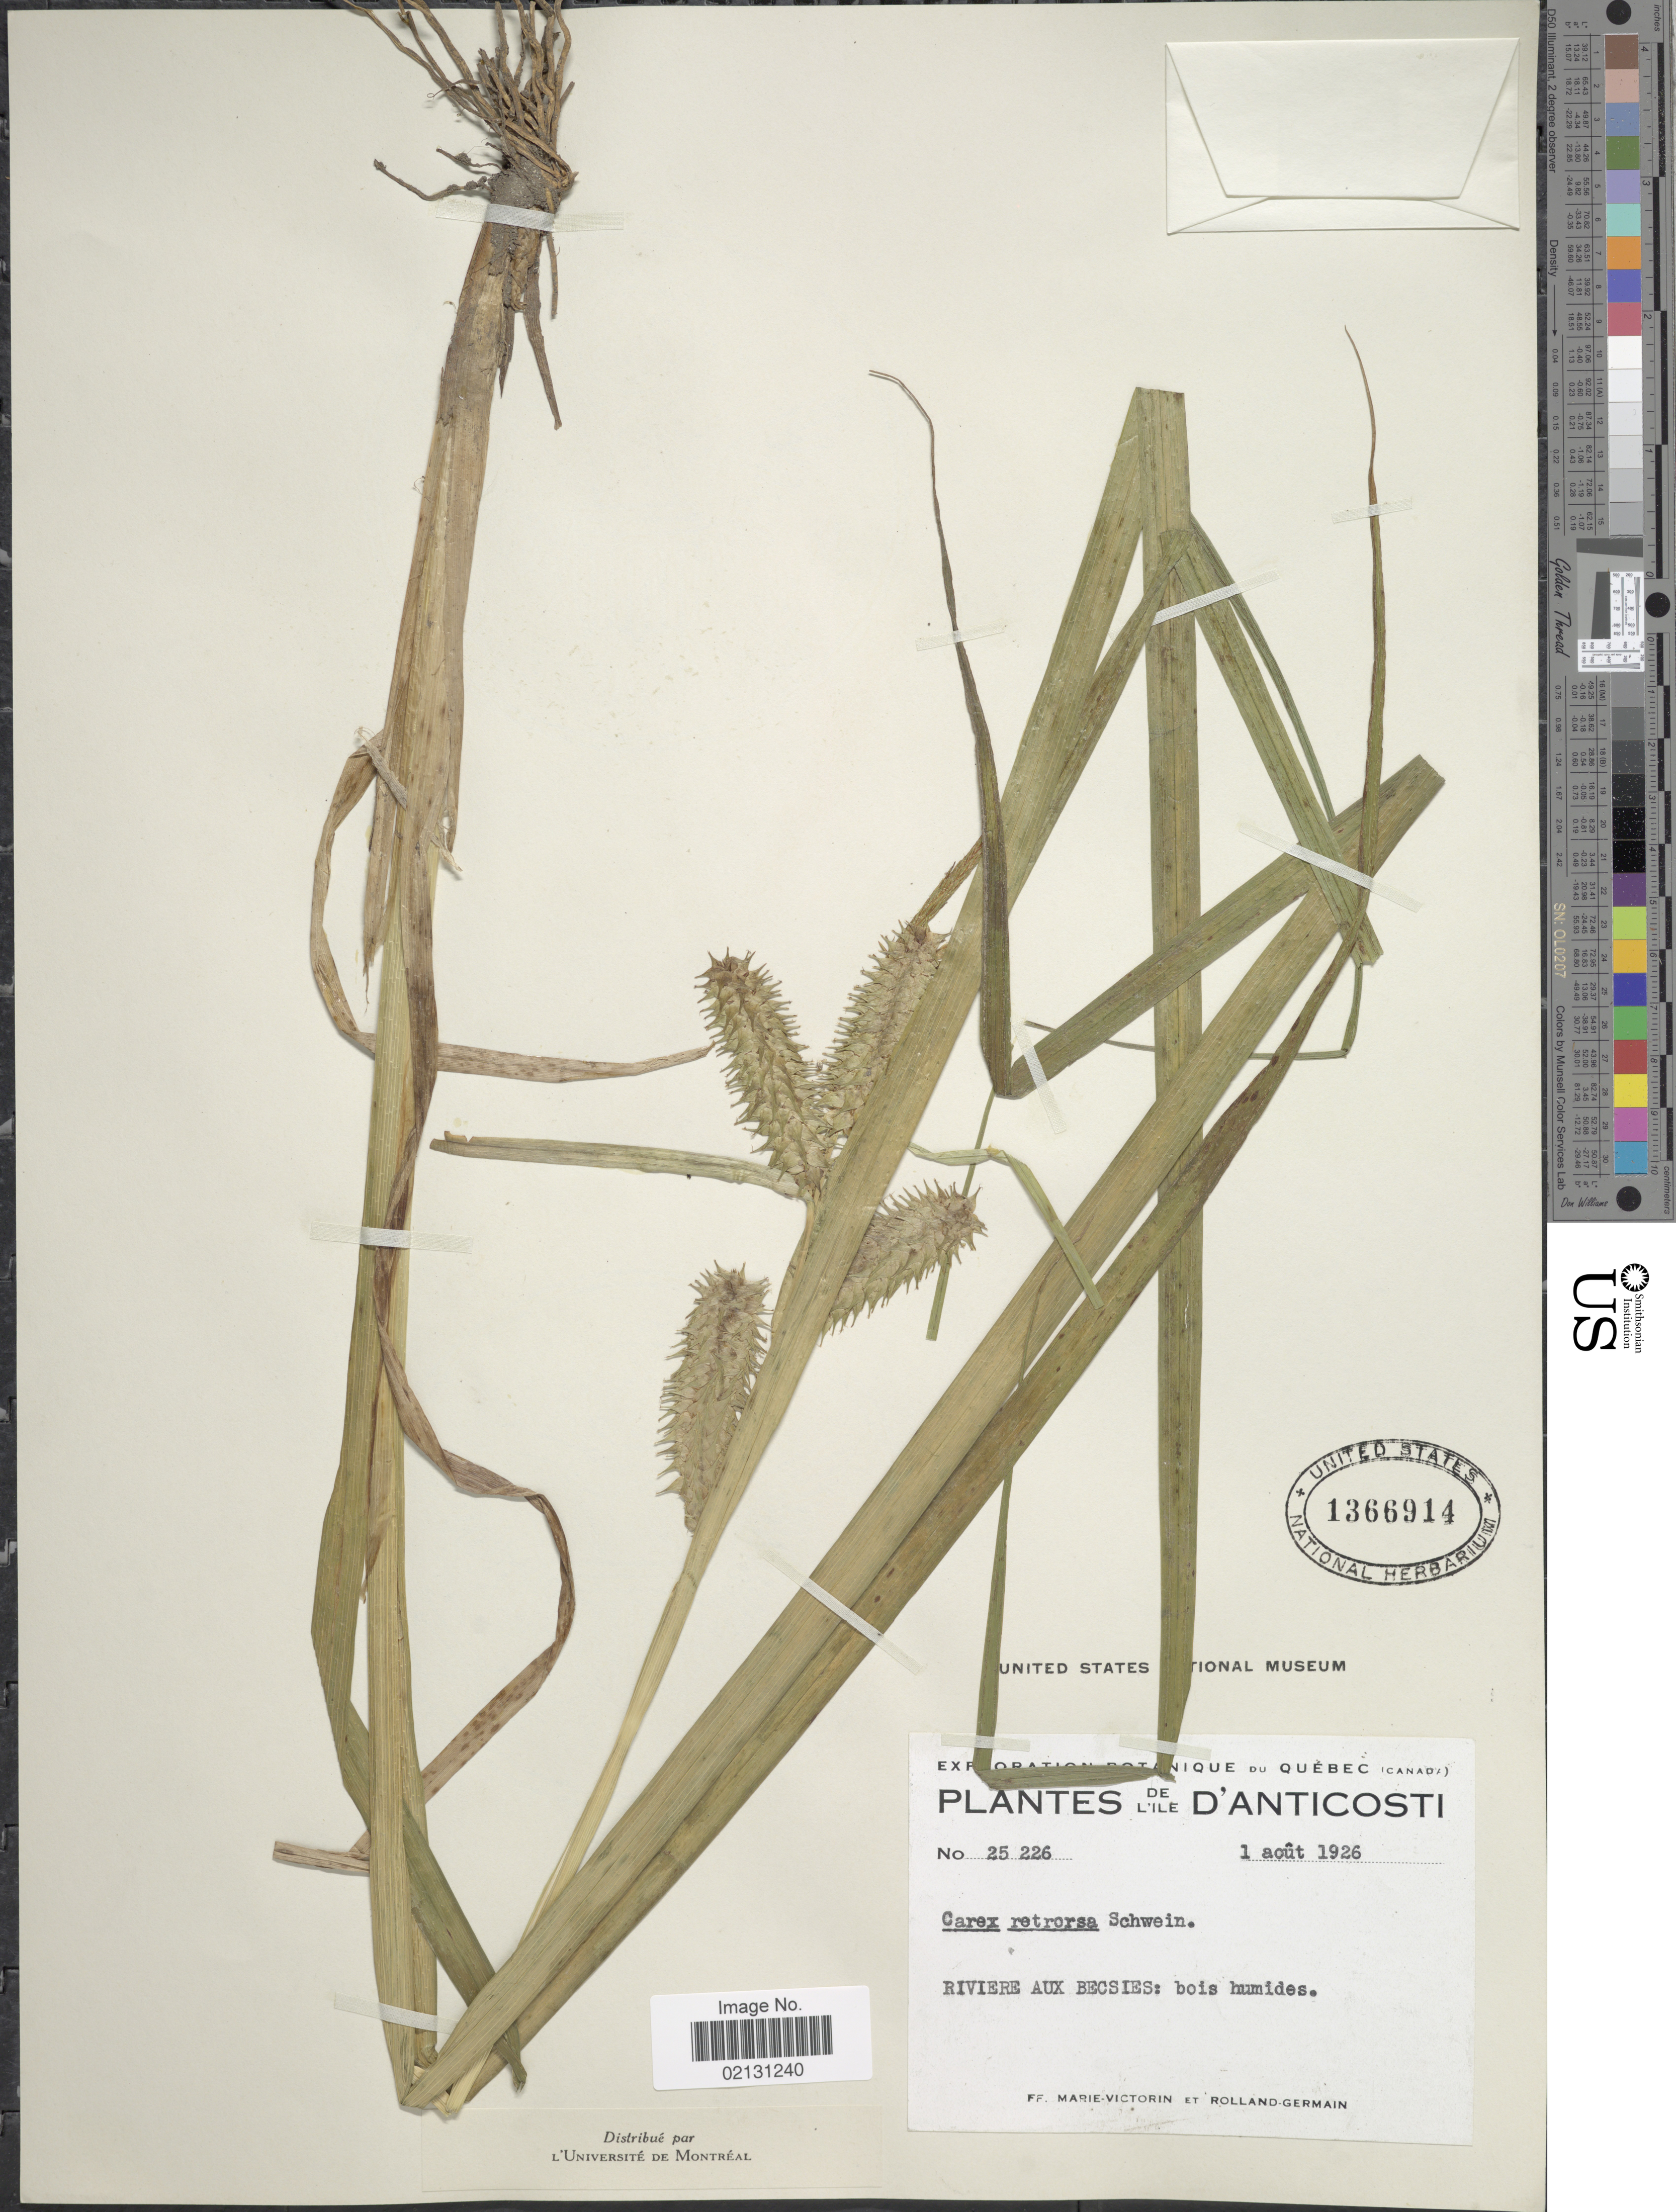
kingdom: Plantae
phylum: Tracheophyta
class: Liliopsida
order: Poales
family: Cyperaceae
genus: Carex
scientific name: Carex retrorsa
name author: Schwein.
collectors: F. Marie-Victorin & Rolland-Germain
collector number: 25226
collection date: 1926-08-01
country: Canada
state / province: Quebec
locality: De L'Ile D'Anticosti, Riviere Aux Becsies: bois humides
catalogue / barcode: US 1366914